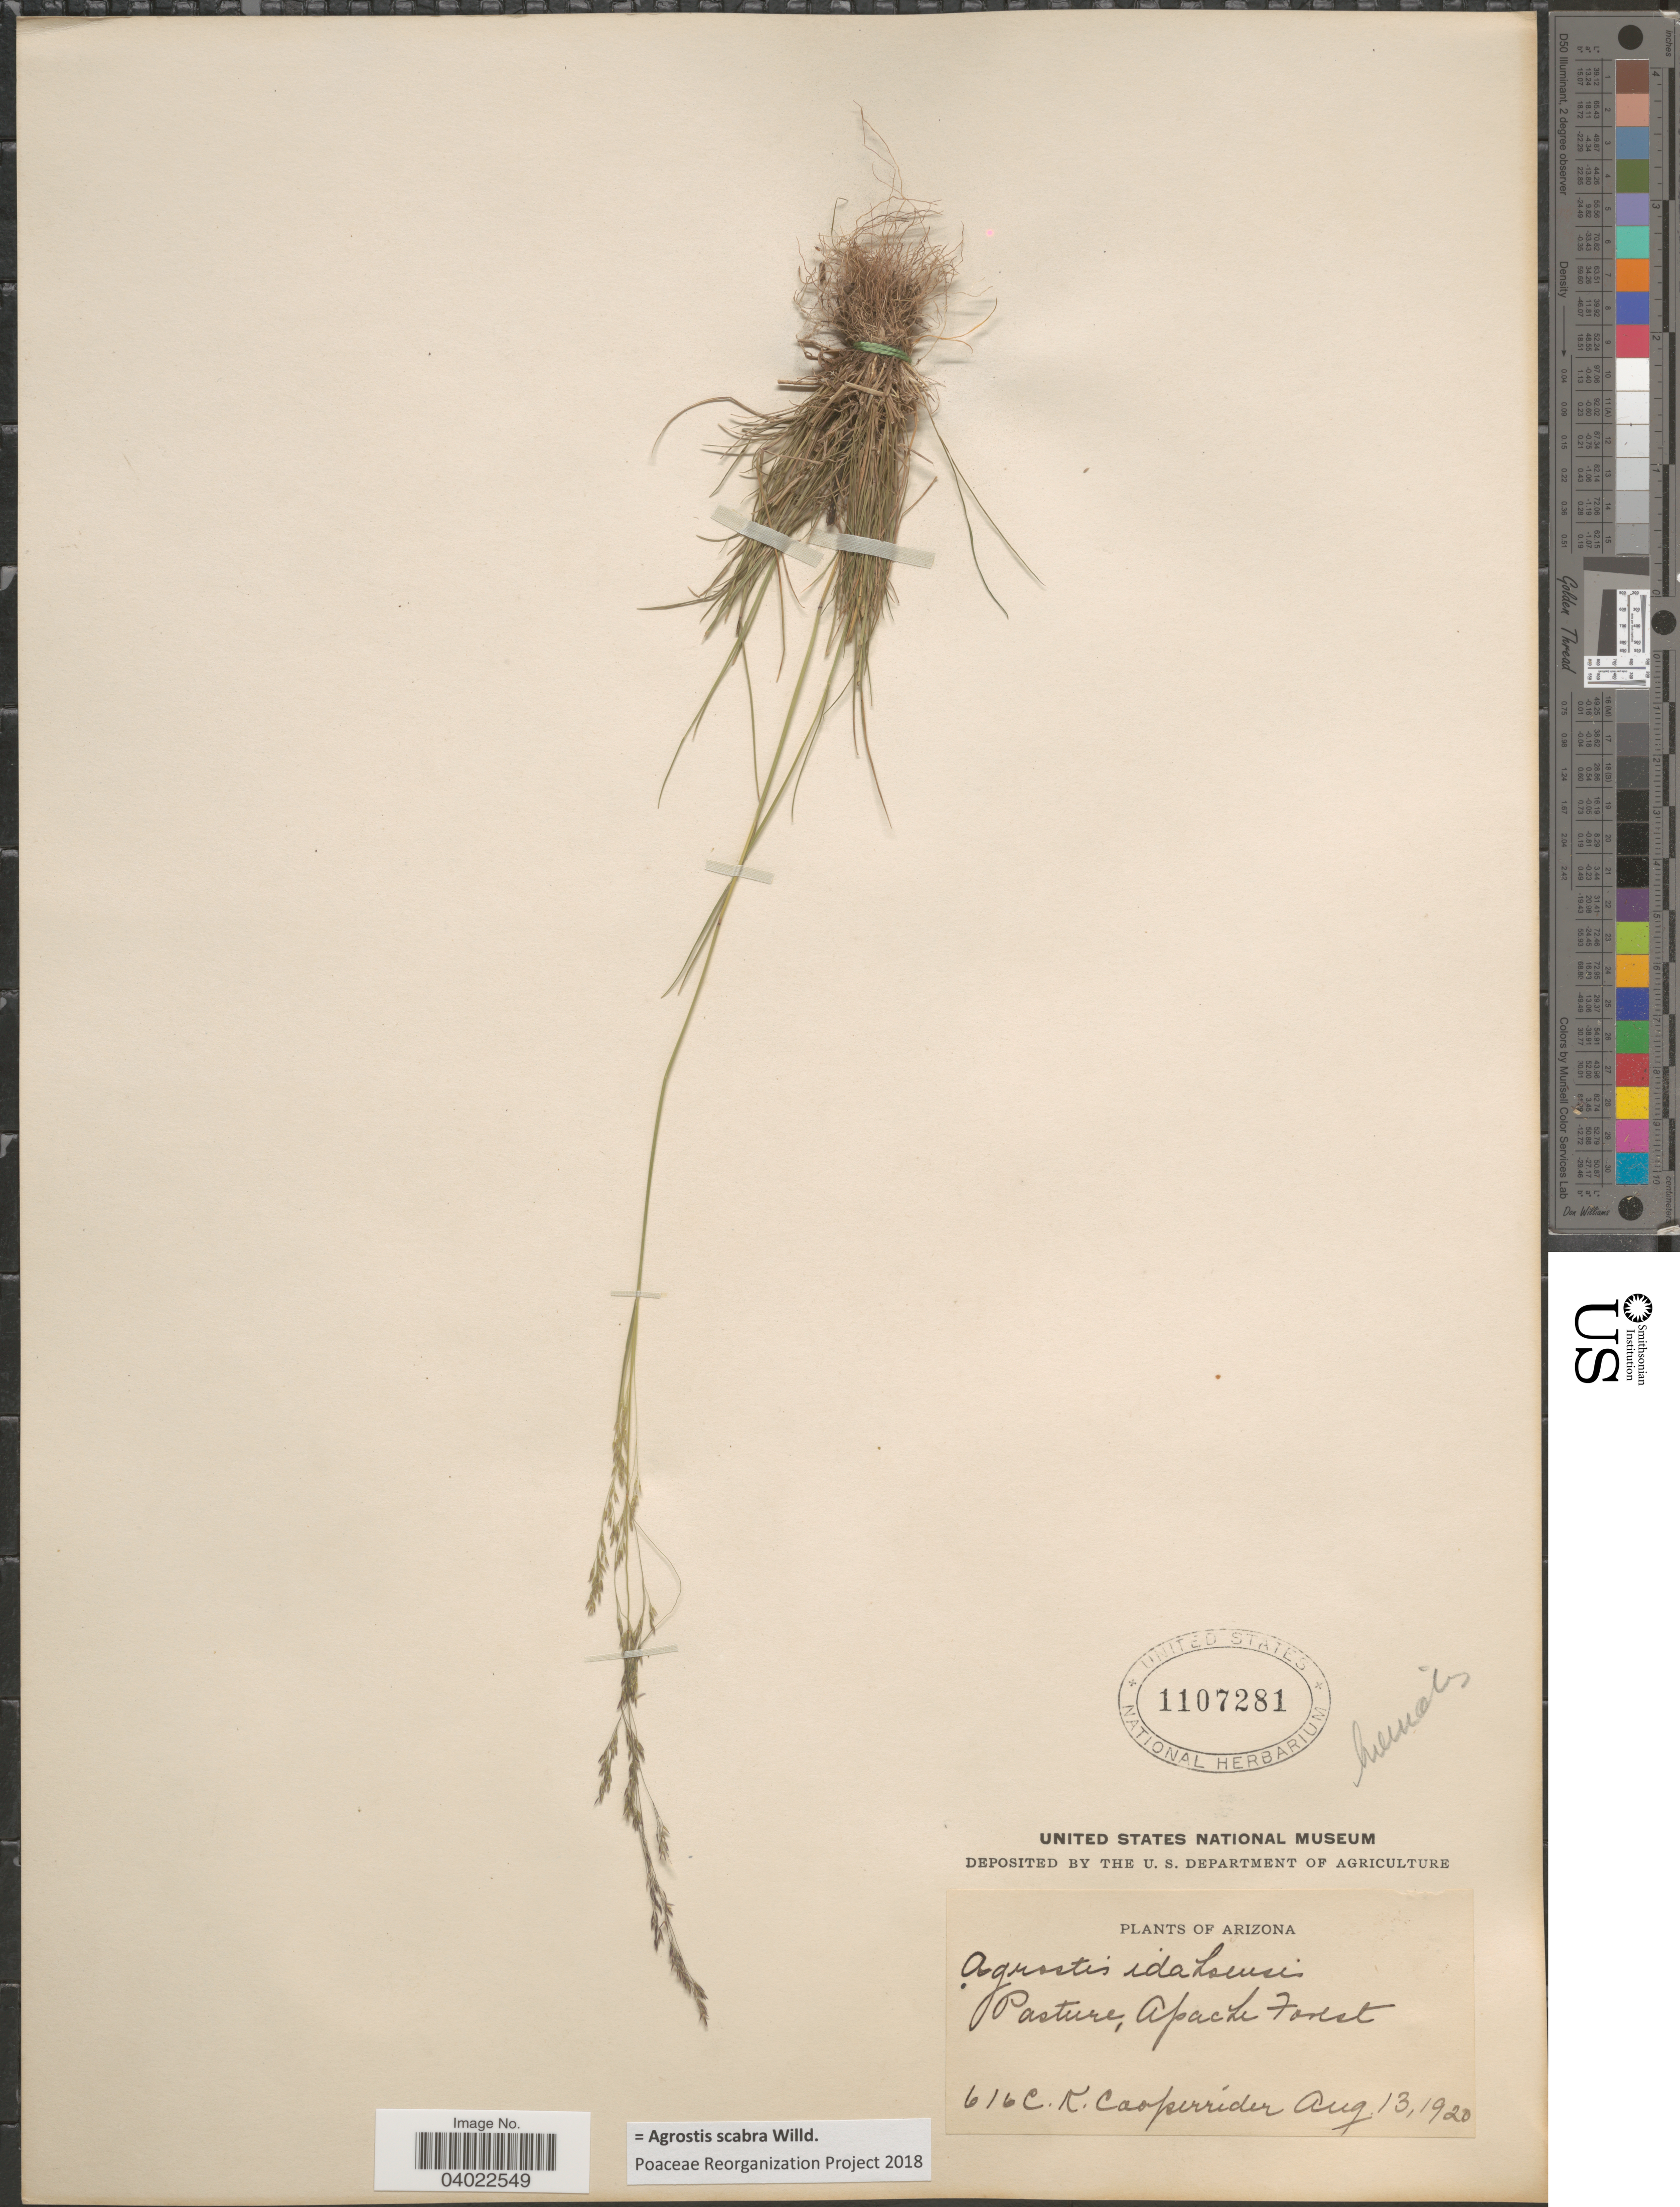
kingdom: Plantae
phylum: Tracheophyta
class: Liliopsida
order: Poales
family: Poaceae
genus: Agrostis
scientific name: Agrostis scabra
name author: Willd.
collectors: C. Cooperrider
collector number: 616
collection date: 1920-08-13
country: United States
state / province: Arizona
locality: Pasture, Apache Forest.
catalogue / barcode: US 1107281